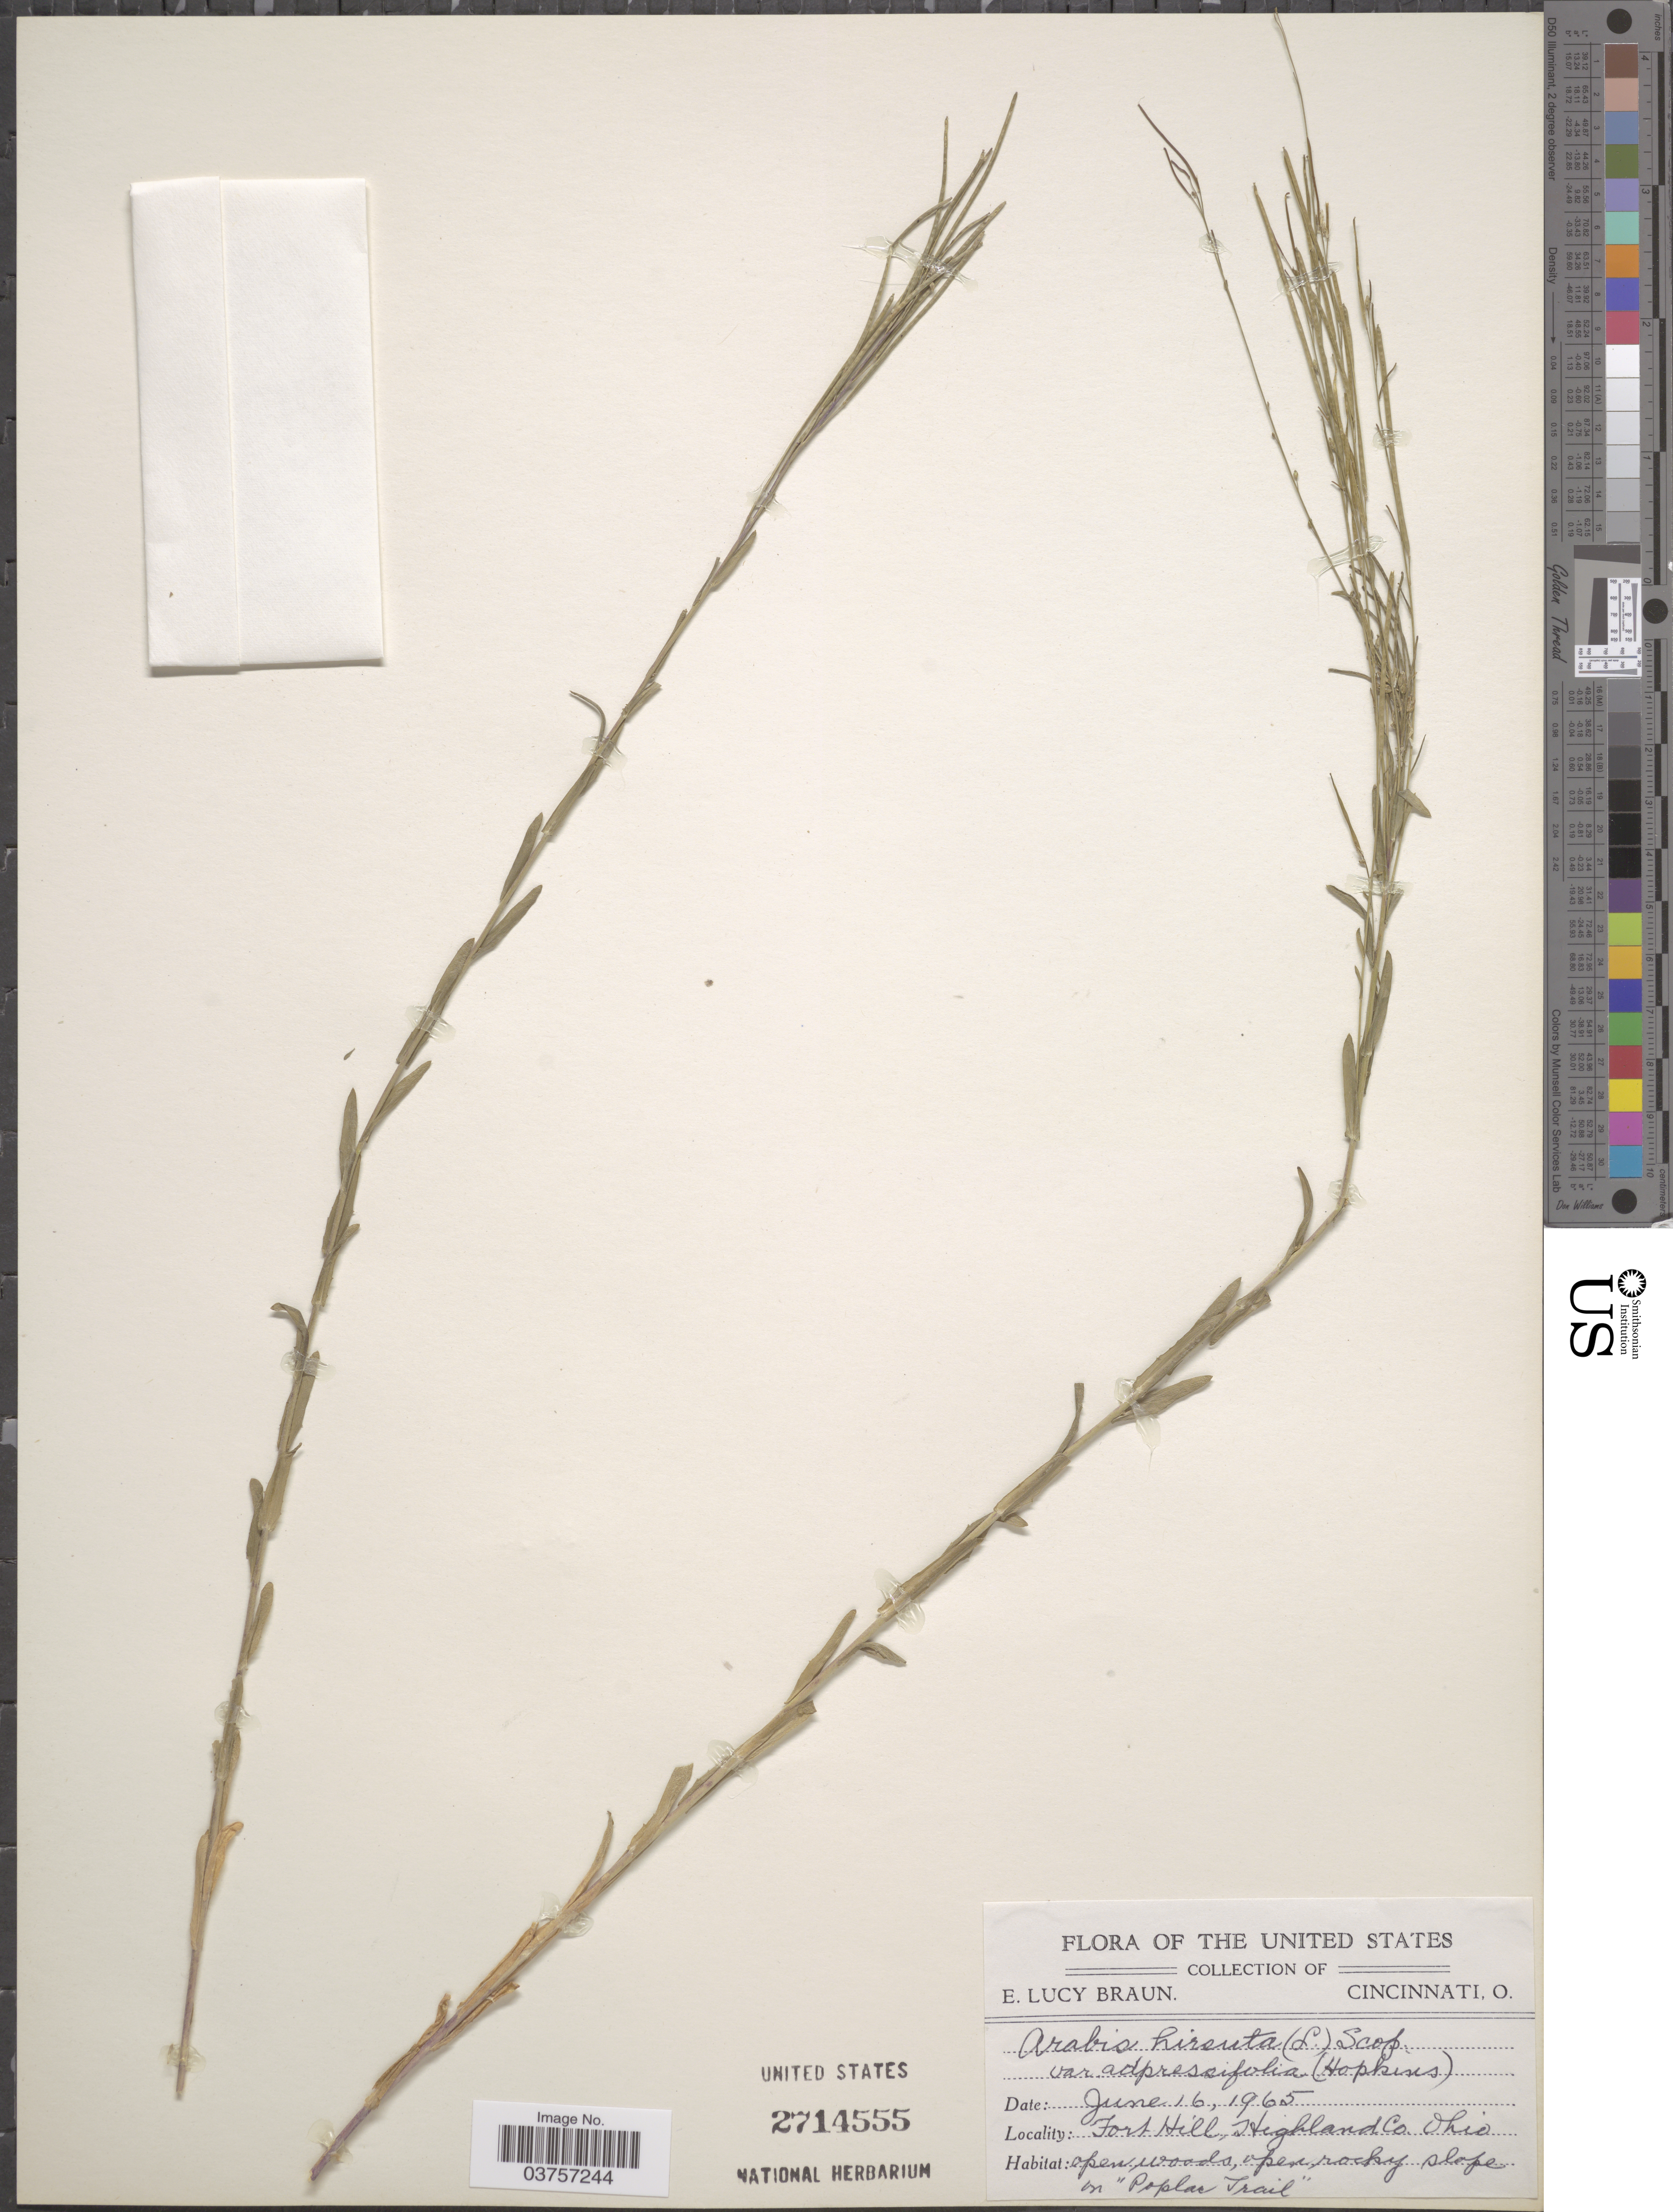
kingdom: Plantae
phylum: Tracheophyta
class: Magnoliopsida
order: Brassicales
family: Brassicaceae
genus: Arabis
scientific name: Arabis hirsuta var. adpressipilis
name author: (M. Hopkins) Rollins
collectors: E. L. Braun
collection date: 1965-06-16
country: United States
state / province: Ohio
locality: Fort Hill, Highland Co.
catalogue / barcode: US 2714555